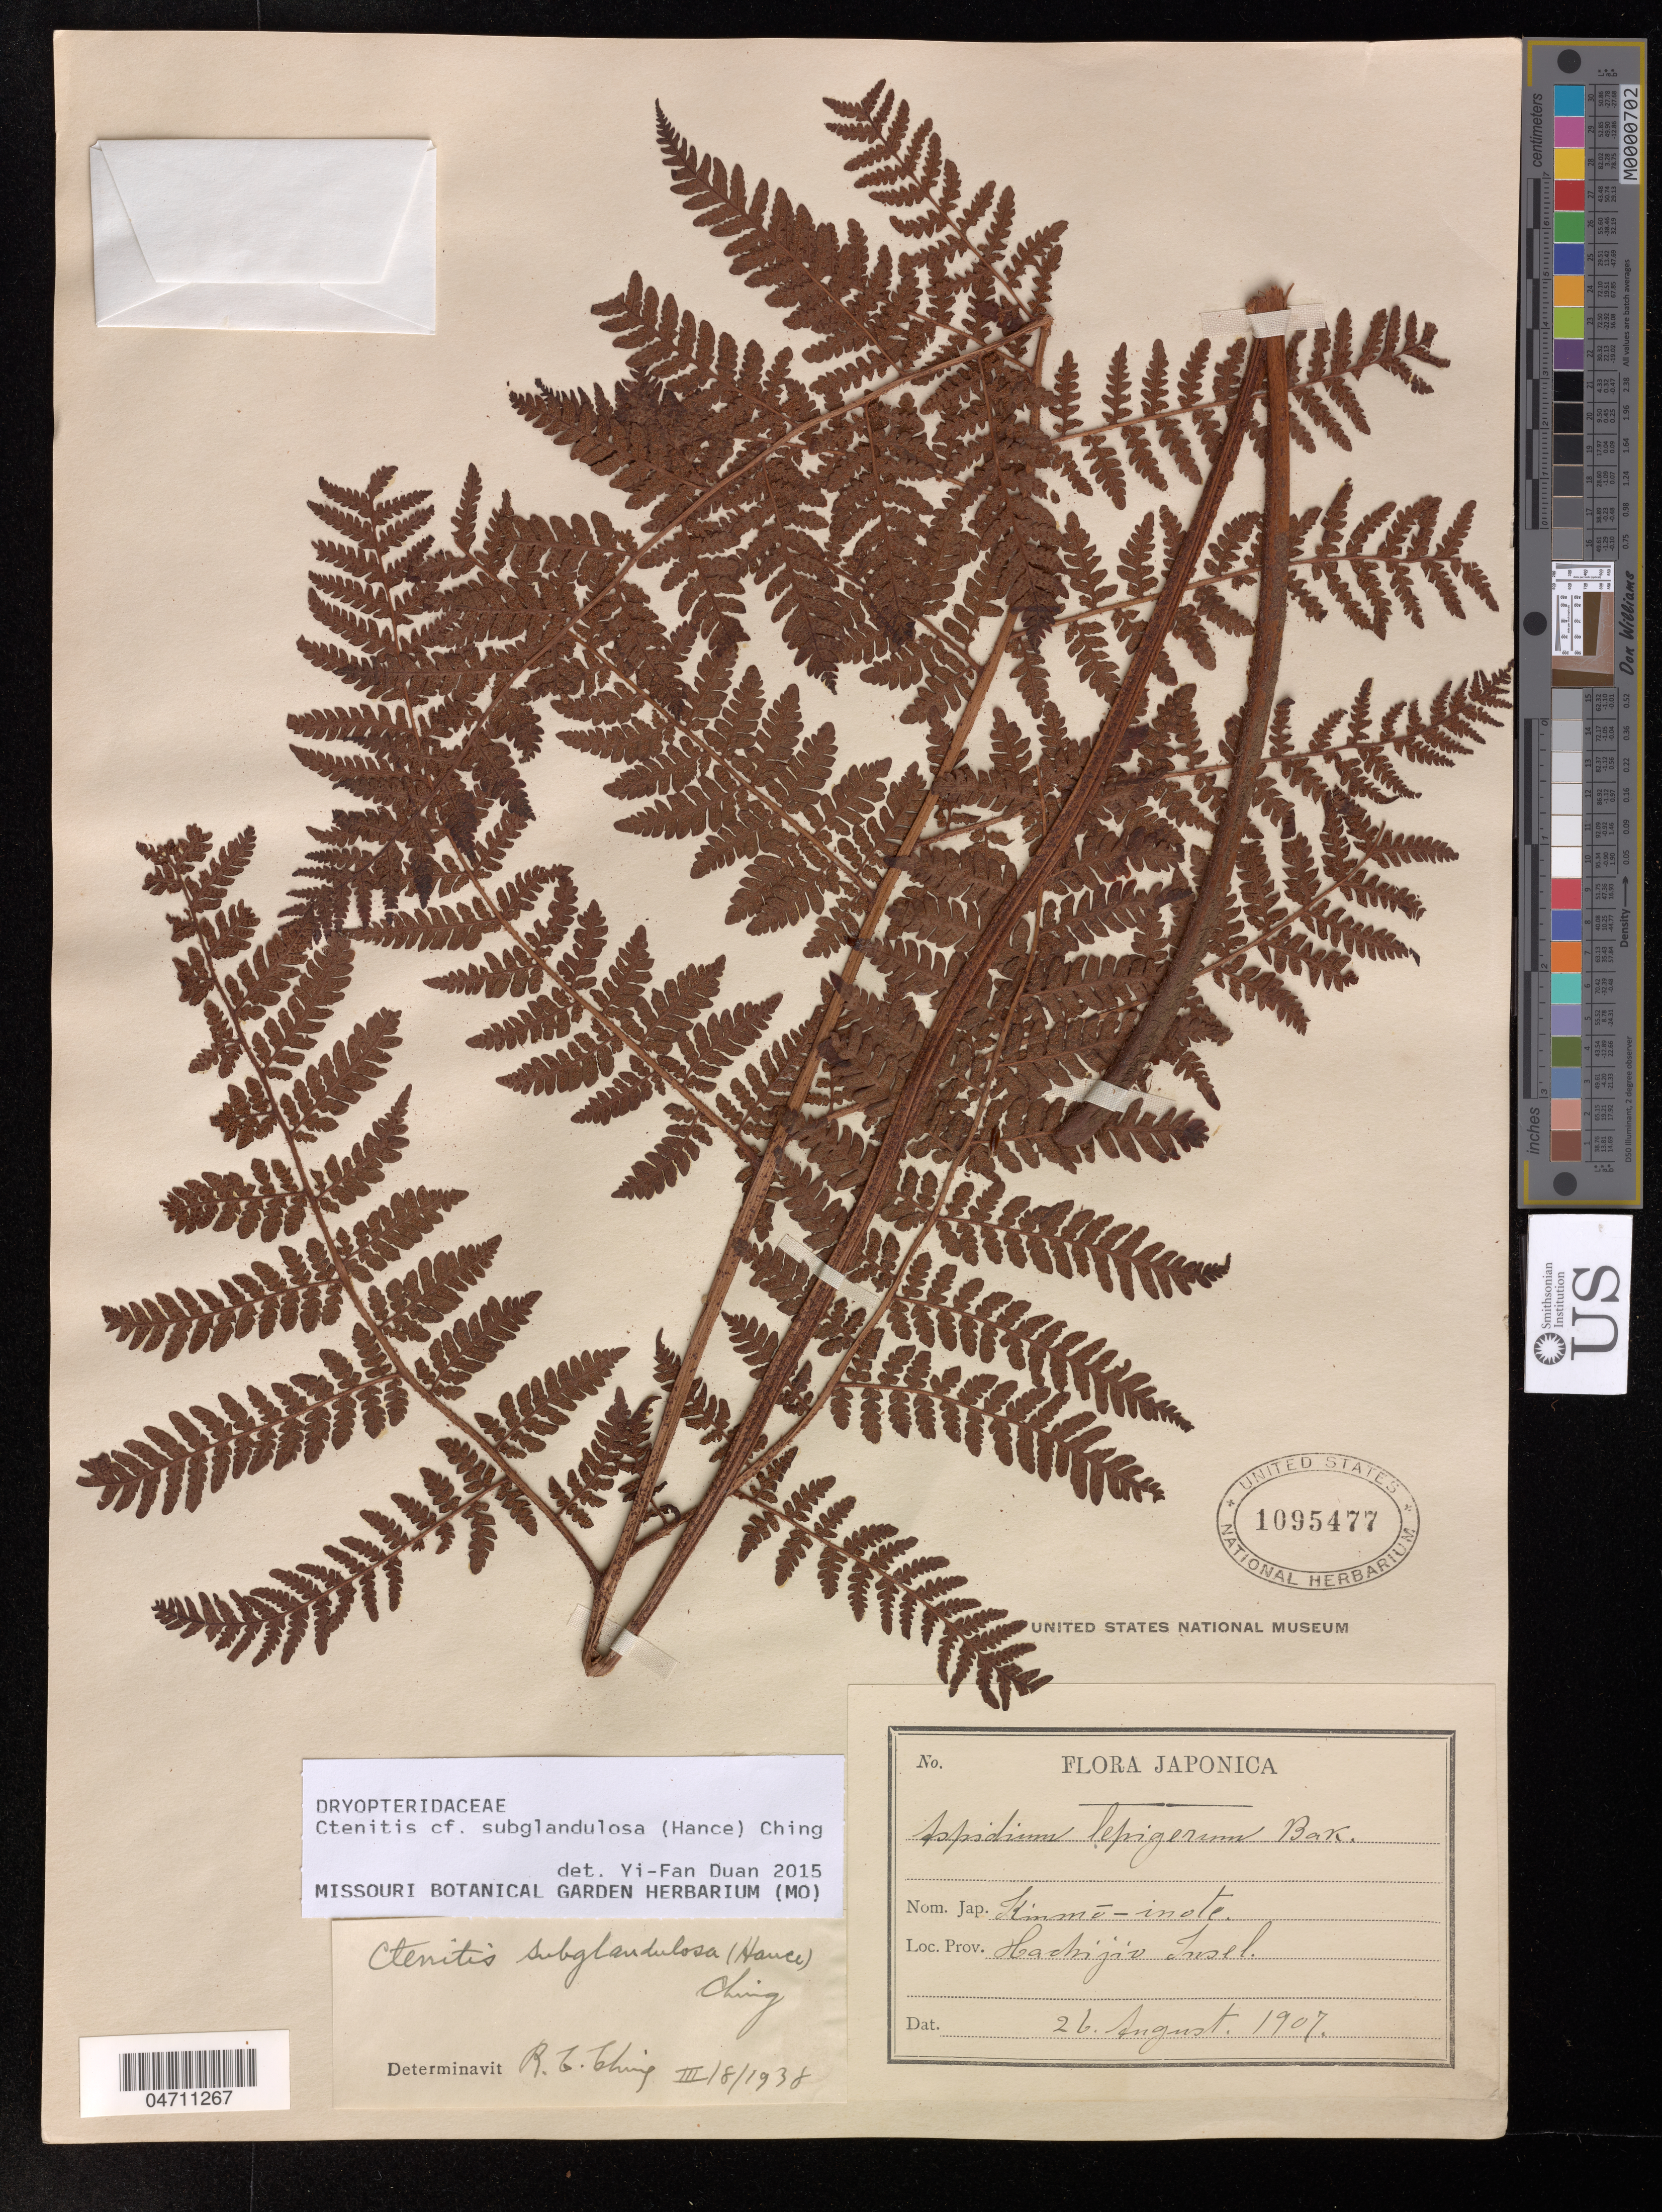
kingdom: Plantae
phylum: Tracheophyta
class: Polypodiopsida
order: Polypodiales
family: Dryopteridaceae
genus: Ctenitis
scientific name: Ctenitis subglandulosa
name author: (Hance) Ching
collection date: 1907-08-26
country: Japan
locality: Kinmo-inote, Hachijio Insel.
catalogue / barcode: US 1095477